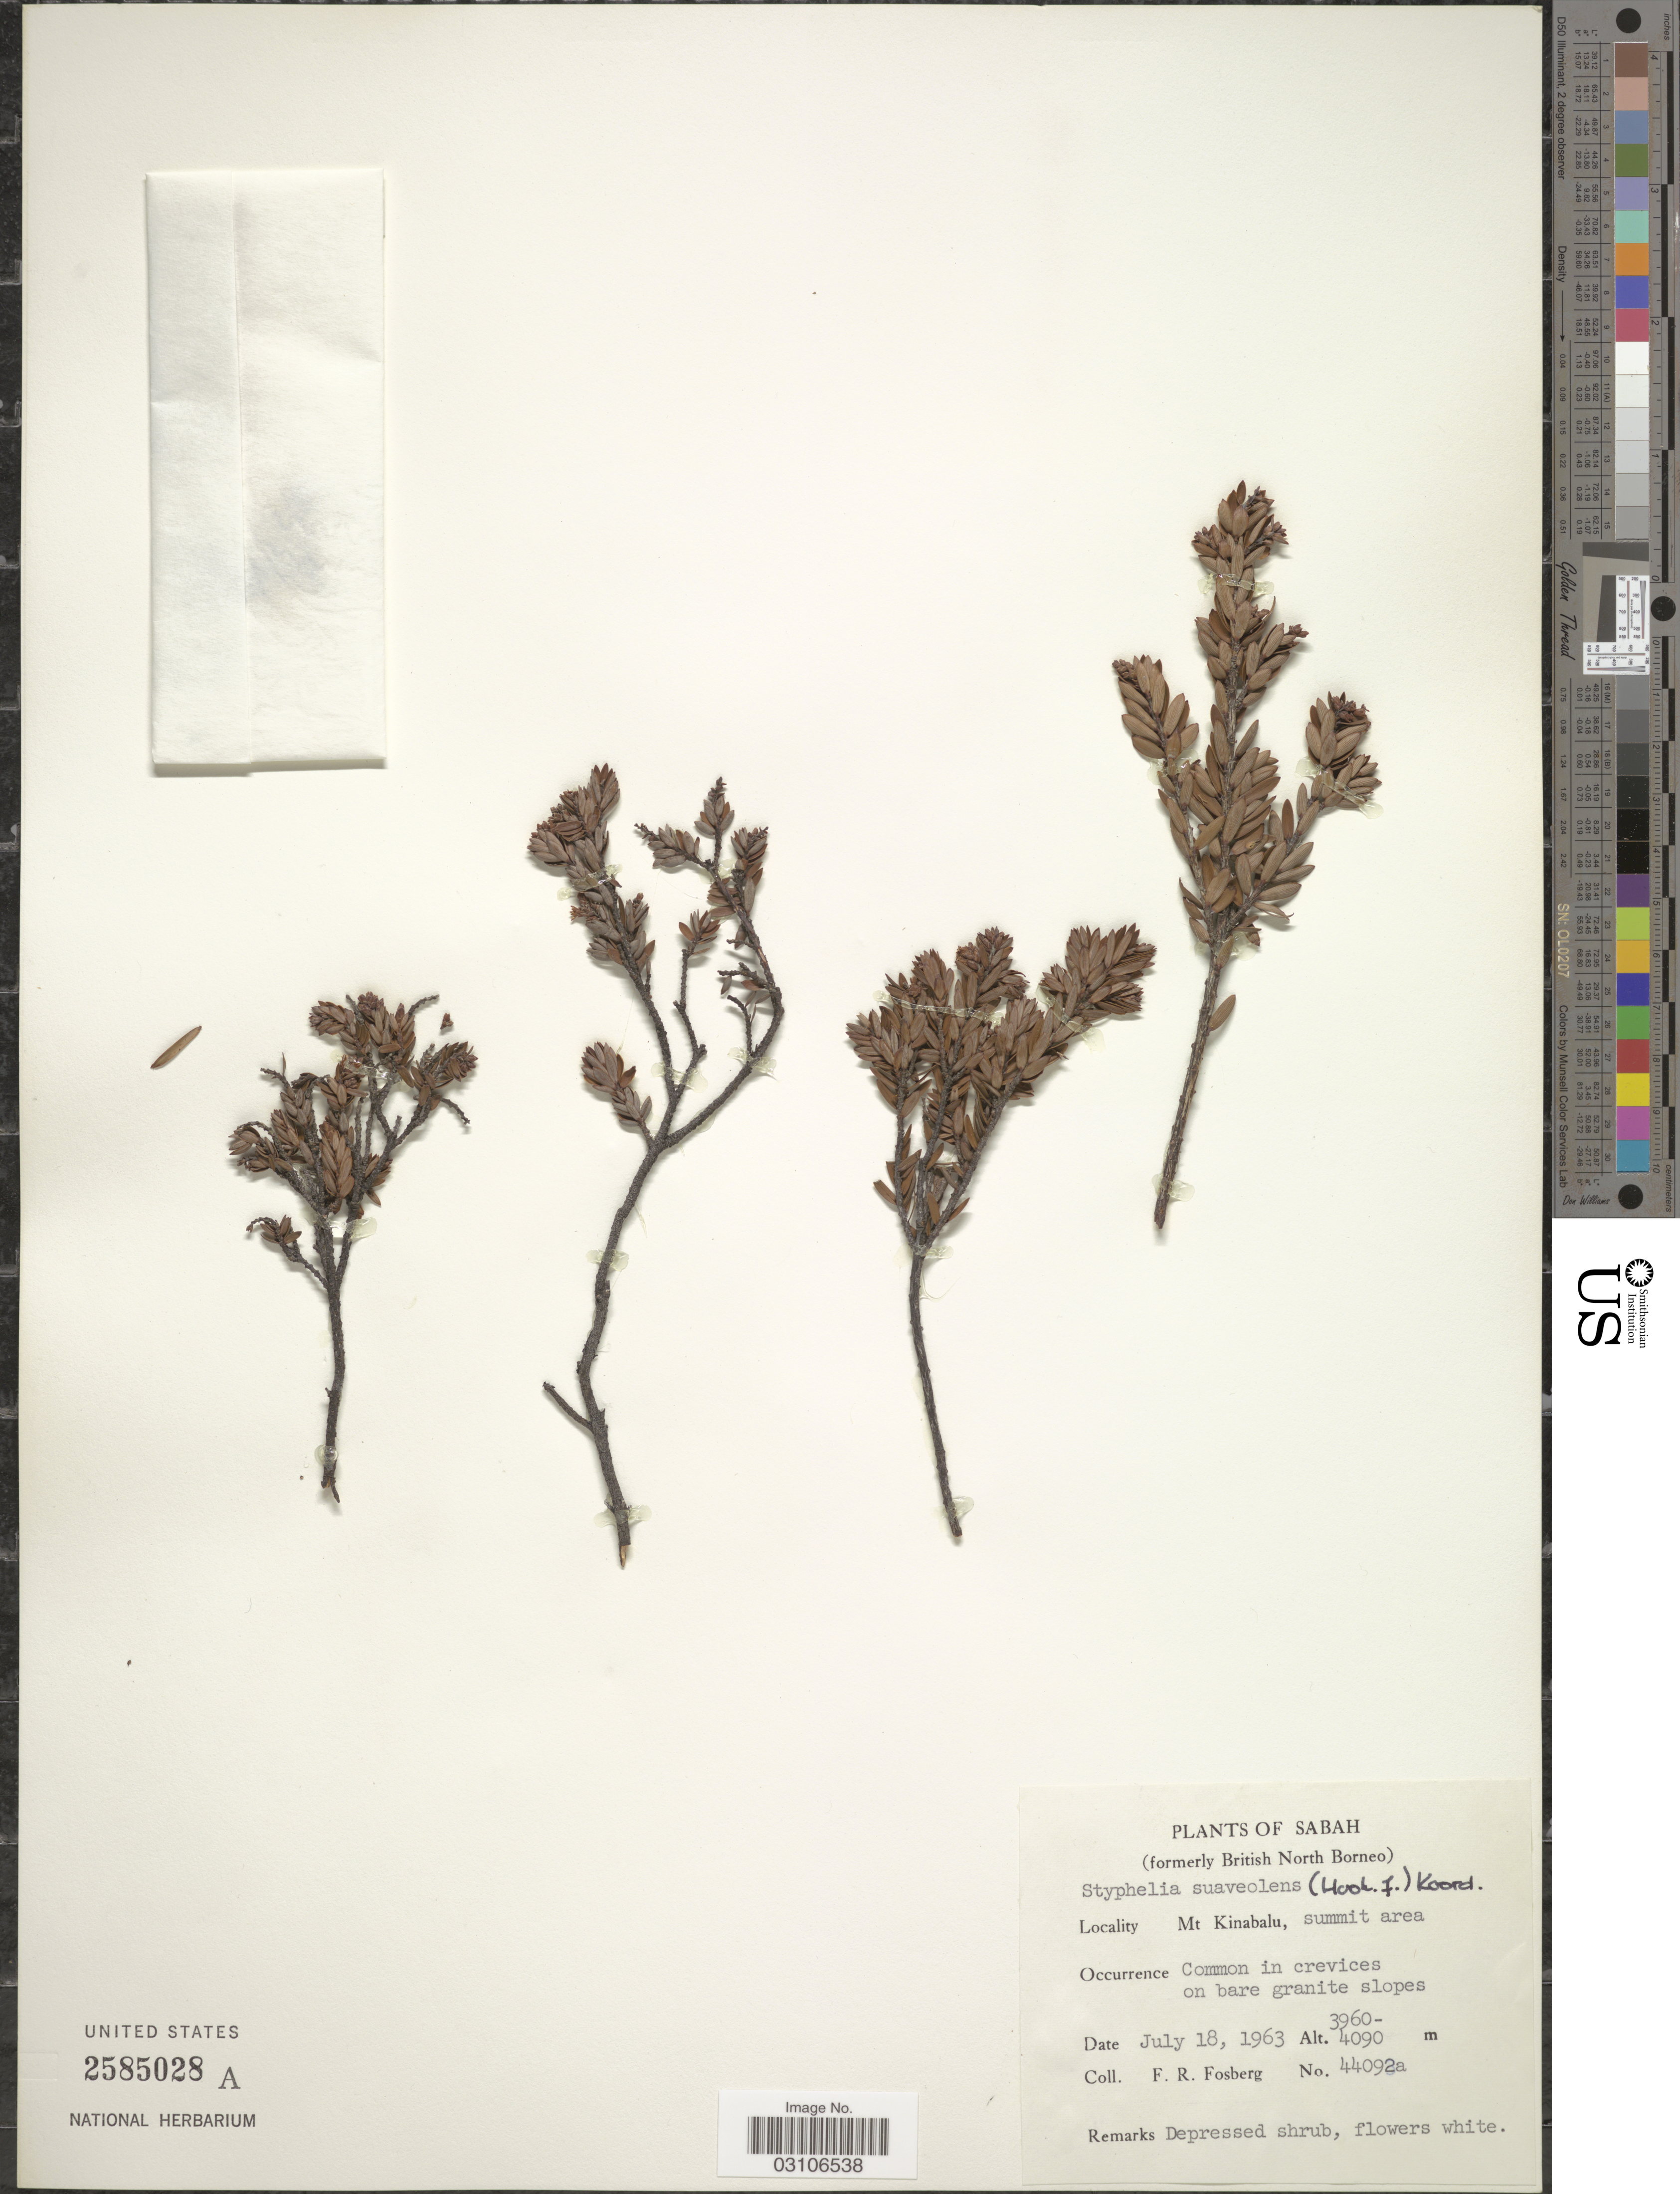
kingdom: Plantae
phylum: Tracheophyta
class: Magnoliopsida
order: Ericales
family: Ericaceae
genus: Styphelia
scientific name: Styphelia suaveolens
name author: (Hook. f.) Warb. ex P. Sarasin & Sarasin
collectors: F. R. Fosberg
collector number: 44092a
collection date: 1963-07-18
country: Malaysia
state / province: Sabah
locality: Mt Kinabalu, summit area.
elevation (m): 3960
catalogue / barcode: US 2585028A